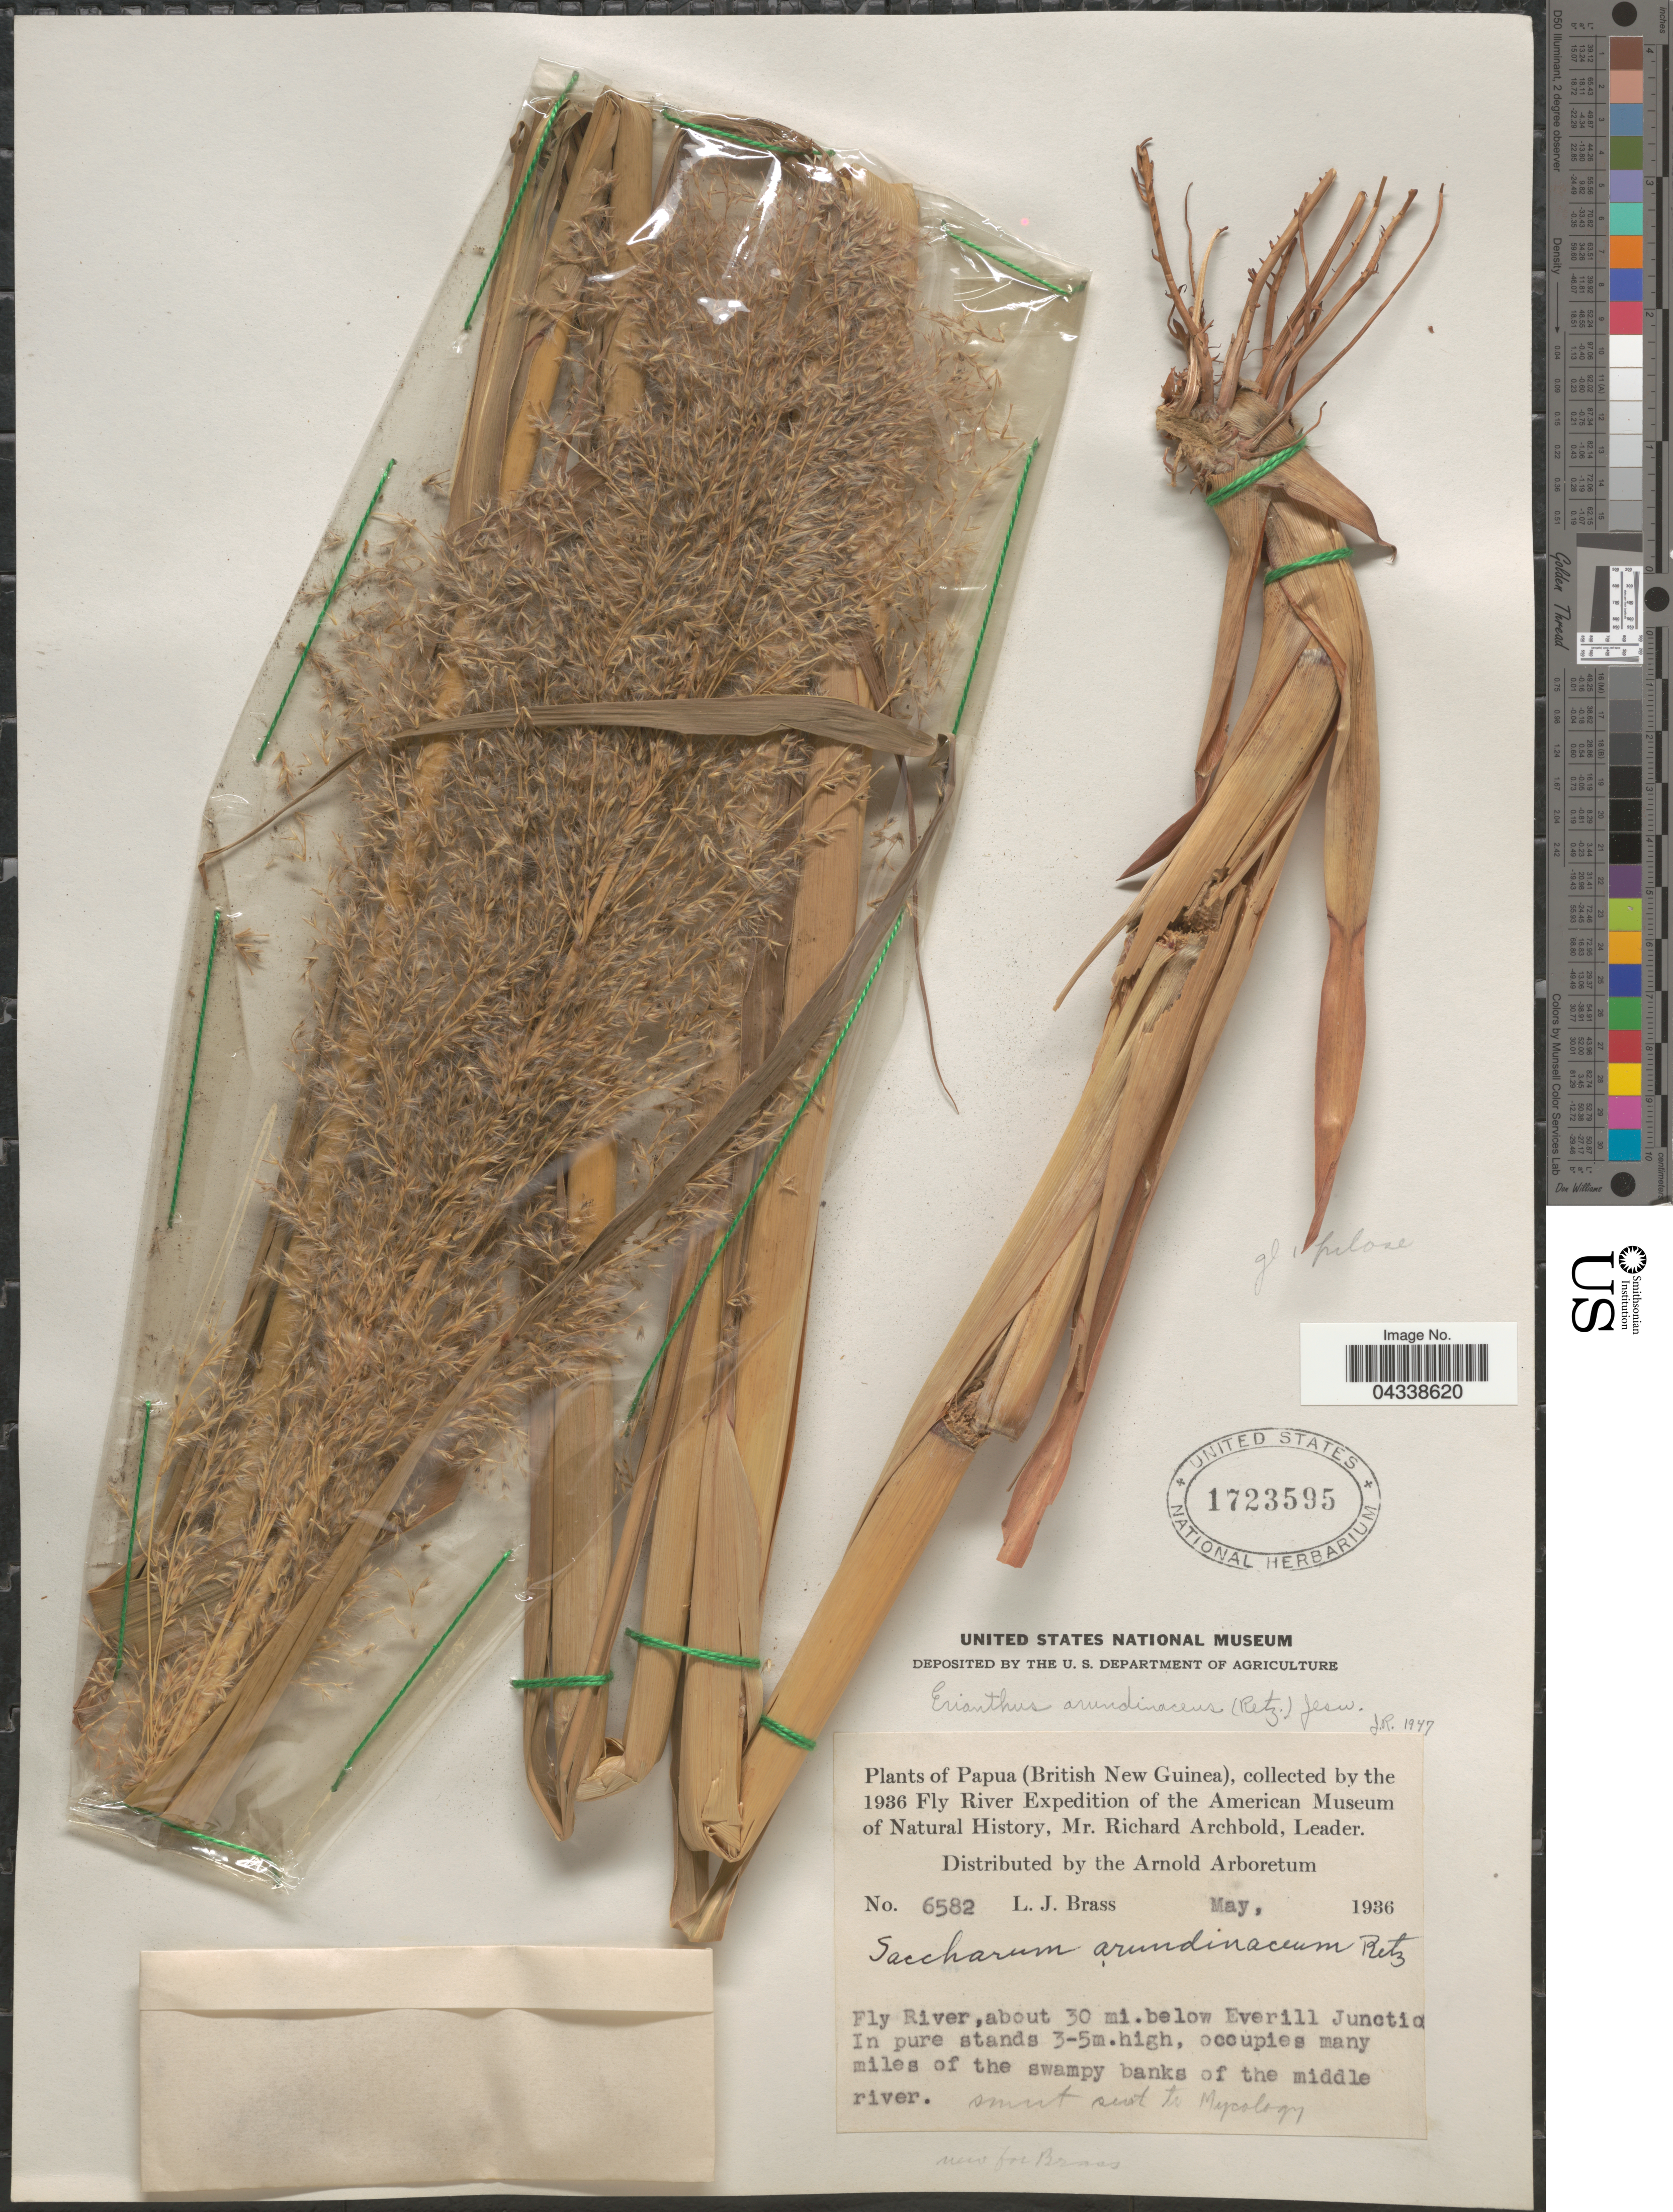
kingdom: Plantae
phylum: Tracheophyta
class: Liliopsida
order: Poales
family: Poaceae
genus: Tripidium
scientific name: Tripidium arundinaceum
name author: (Retz.) Welker et al.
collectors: L. J. Brass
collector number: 6582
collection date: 1936-05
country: Papua New Guinea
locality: Papua (British New Guinea), the 1936 Fly River Expedition of the American Museum of Natural History. Fly River ,about 30 mi.below Everill Junctio [illegible text].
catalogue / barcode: US 1723595